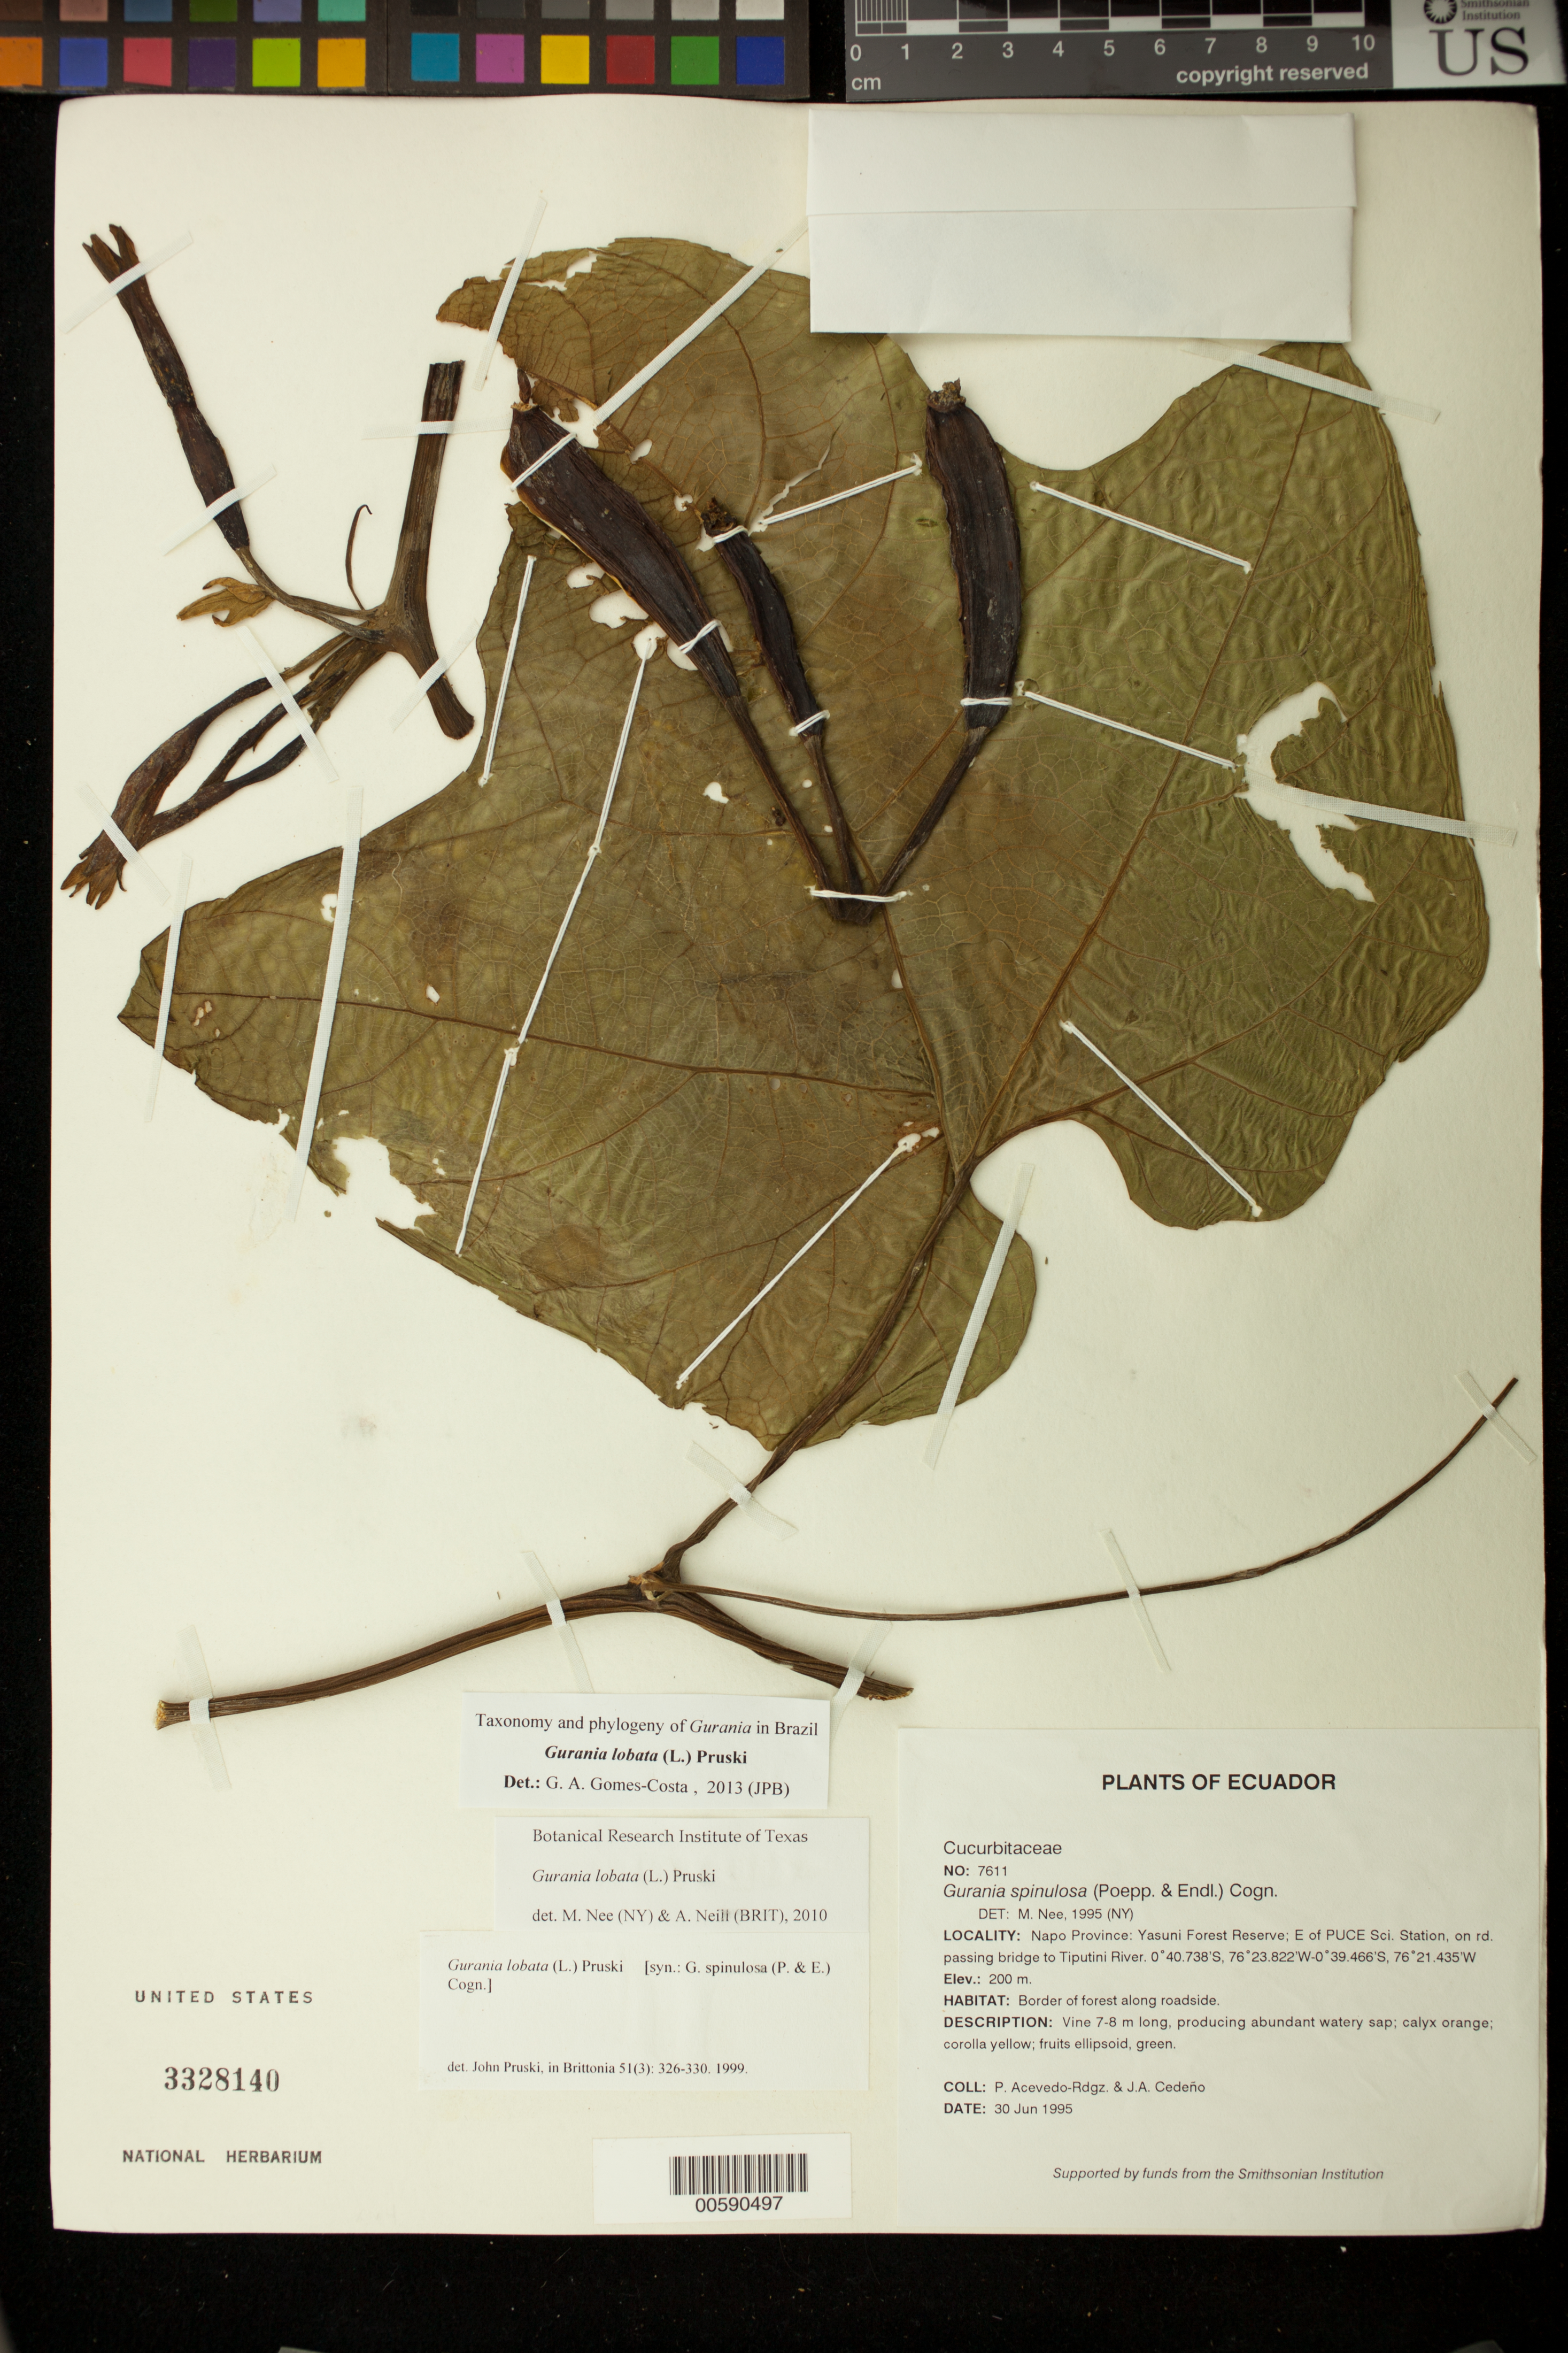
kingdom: Plantae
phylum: Tracheophyta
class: Magnoliopsida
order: Cucurbitales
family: Cucurbitaceae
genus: Gurania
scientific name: Gurania lobata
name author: (L.) Pruski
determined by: Pruski, J. F.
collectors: P. Acevedo-Rodr. & J. A. Cedeño M.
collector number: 7611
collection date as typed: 30 Jun 1995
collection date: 1995-06-30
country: Ecuador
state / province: Napo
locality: Napo Province: Yasuni Forest Reserve; E of PUCE Sci. Station on rd. passing bridge to Tiputini River.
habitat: Border of forest along roadside.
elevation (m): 200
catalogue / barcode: US 3328140